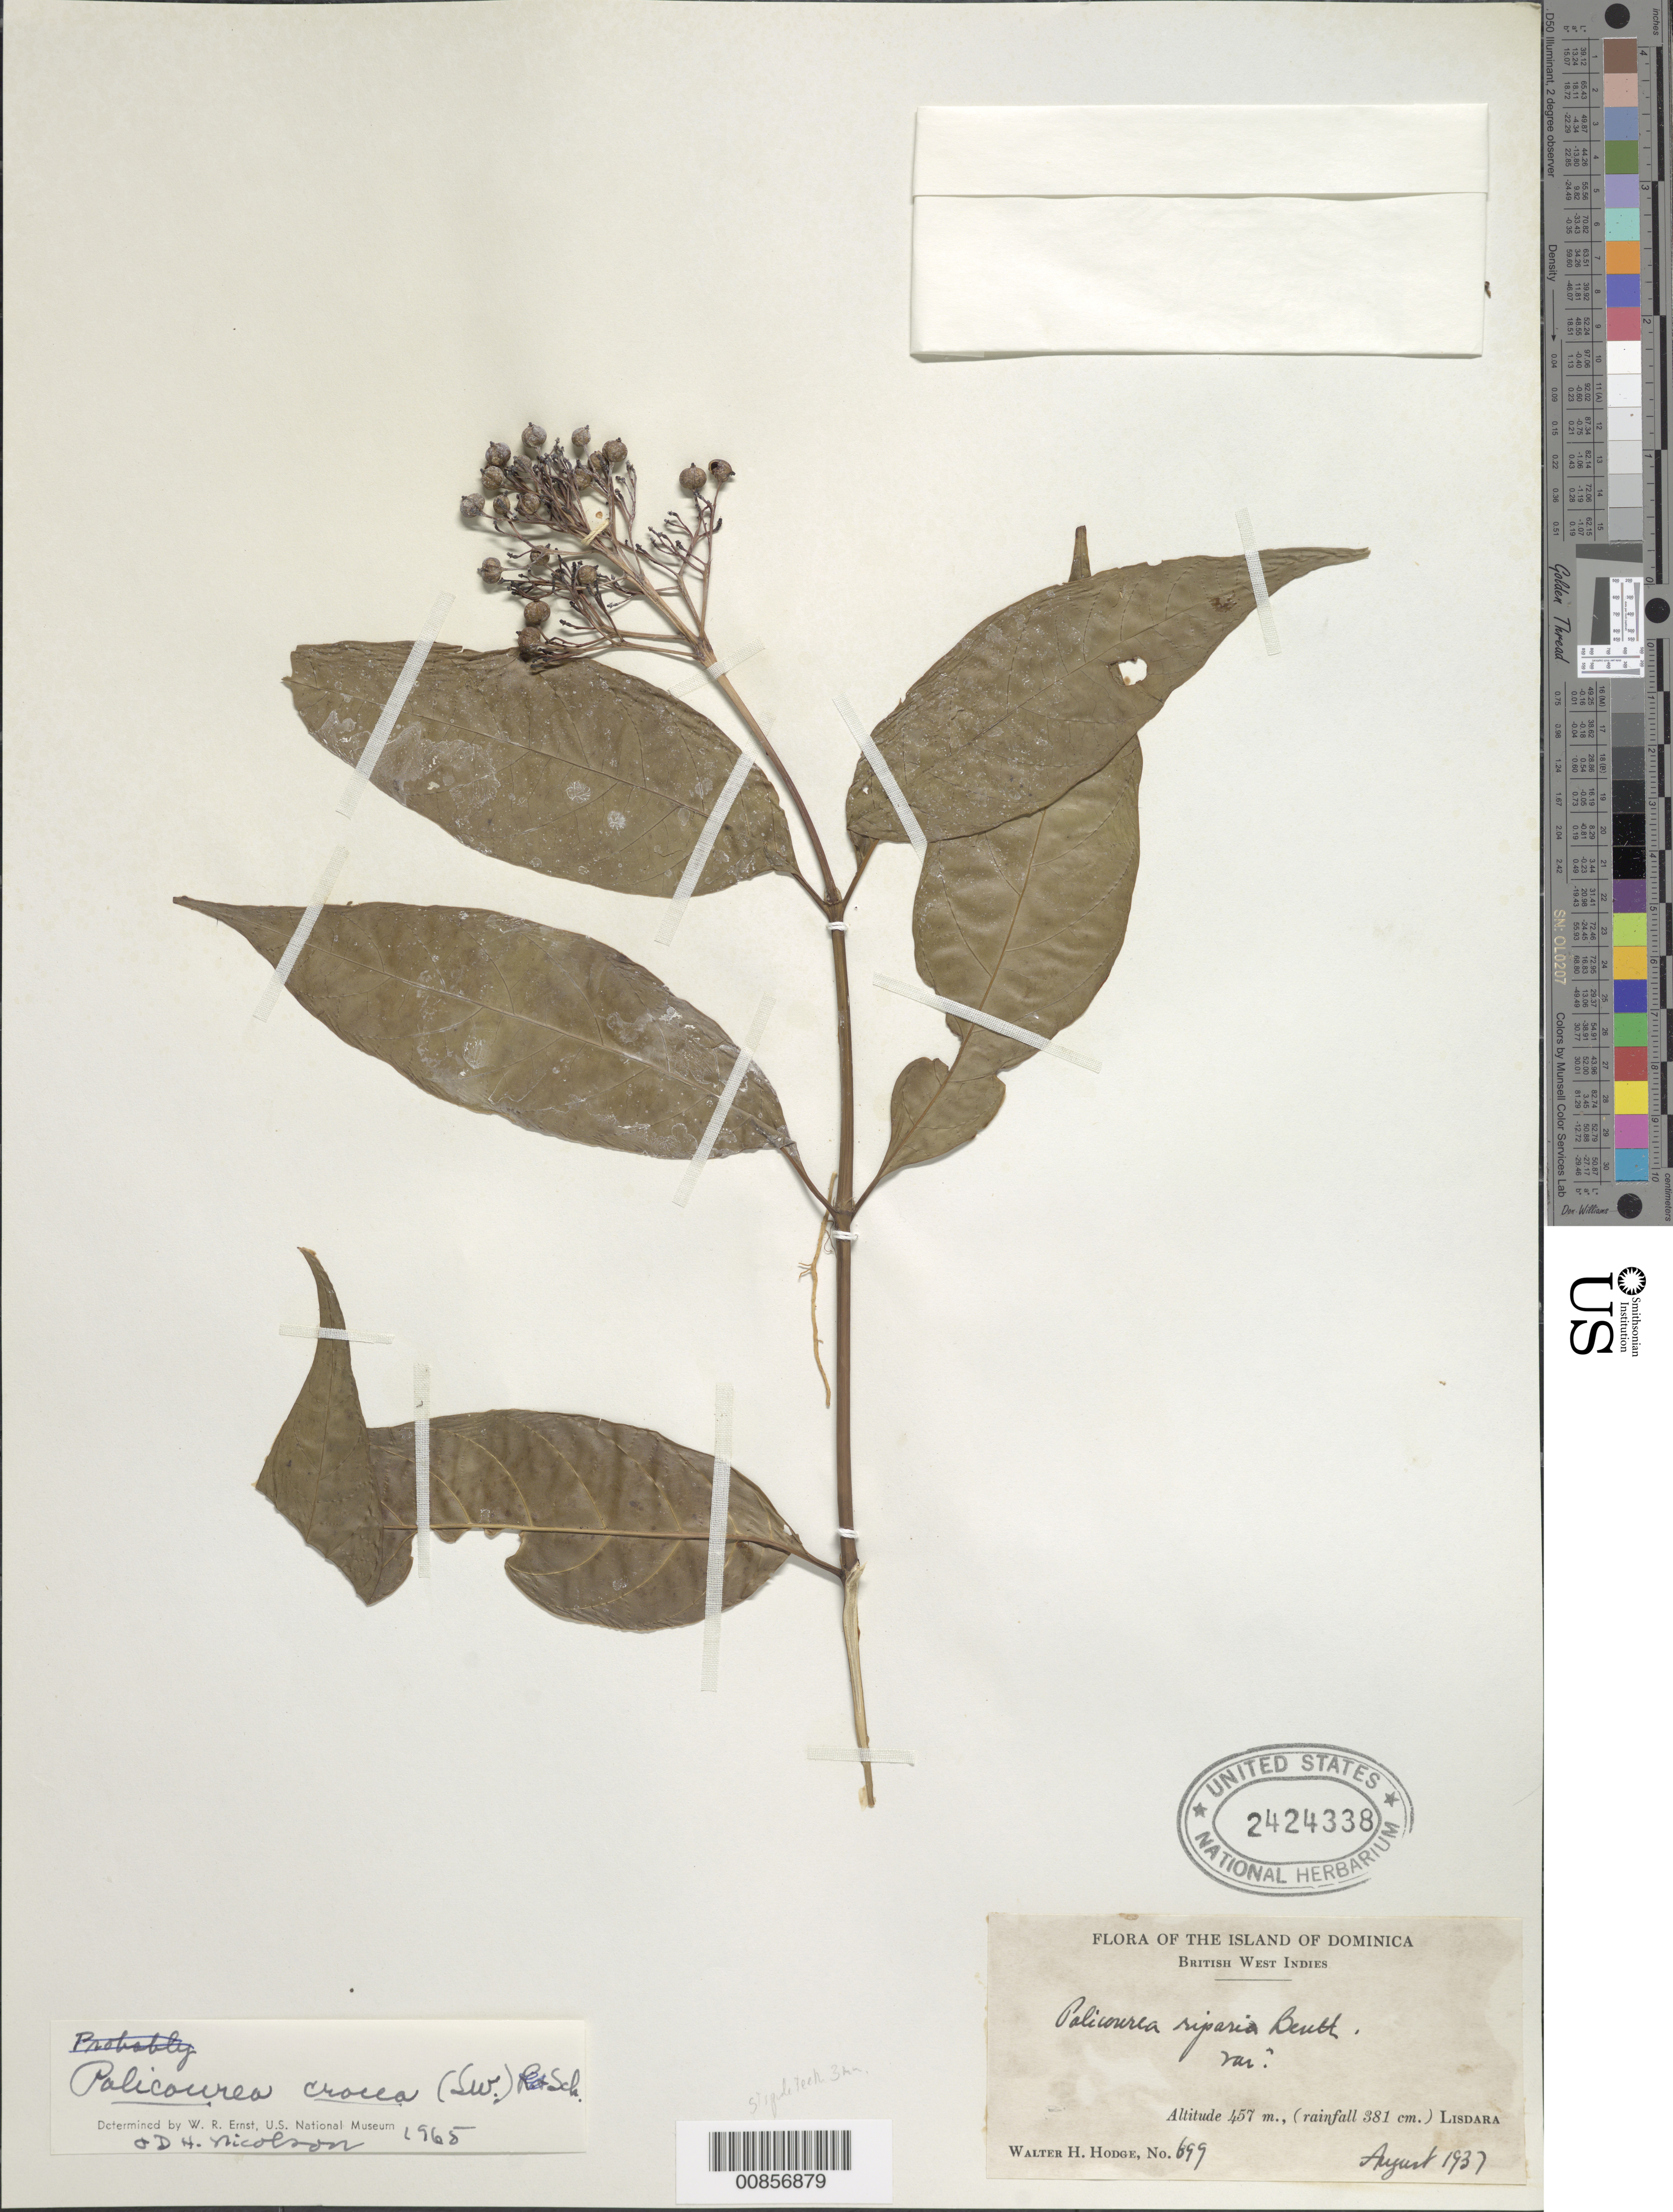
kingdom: Plantae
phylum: Tracheophyta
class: Magnoliopsida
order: Gentianales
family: Rubiaceae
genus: Palicourea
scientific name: Palicourea crocea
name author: (Sw.) Schult.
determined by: Ernst, W. R.; Nicolson, D. H.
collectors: W. Hodge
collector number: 699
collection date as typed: Aug 1937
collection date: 1937-08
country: Dominica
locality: Lisdara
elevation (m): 457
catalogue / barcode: US 2424338